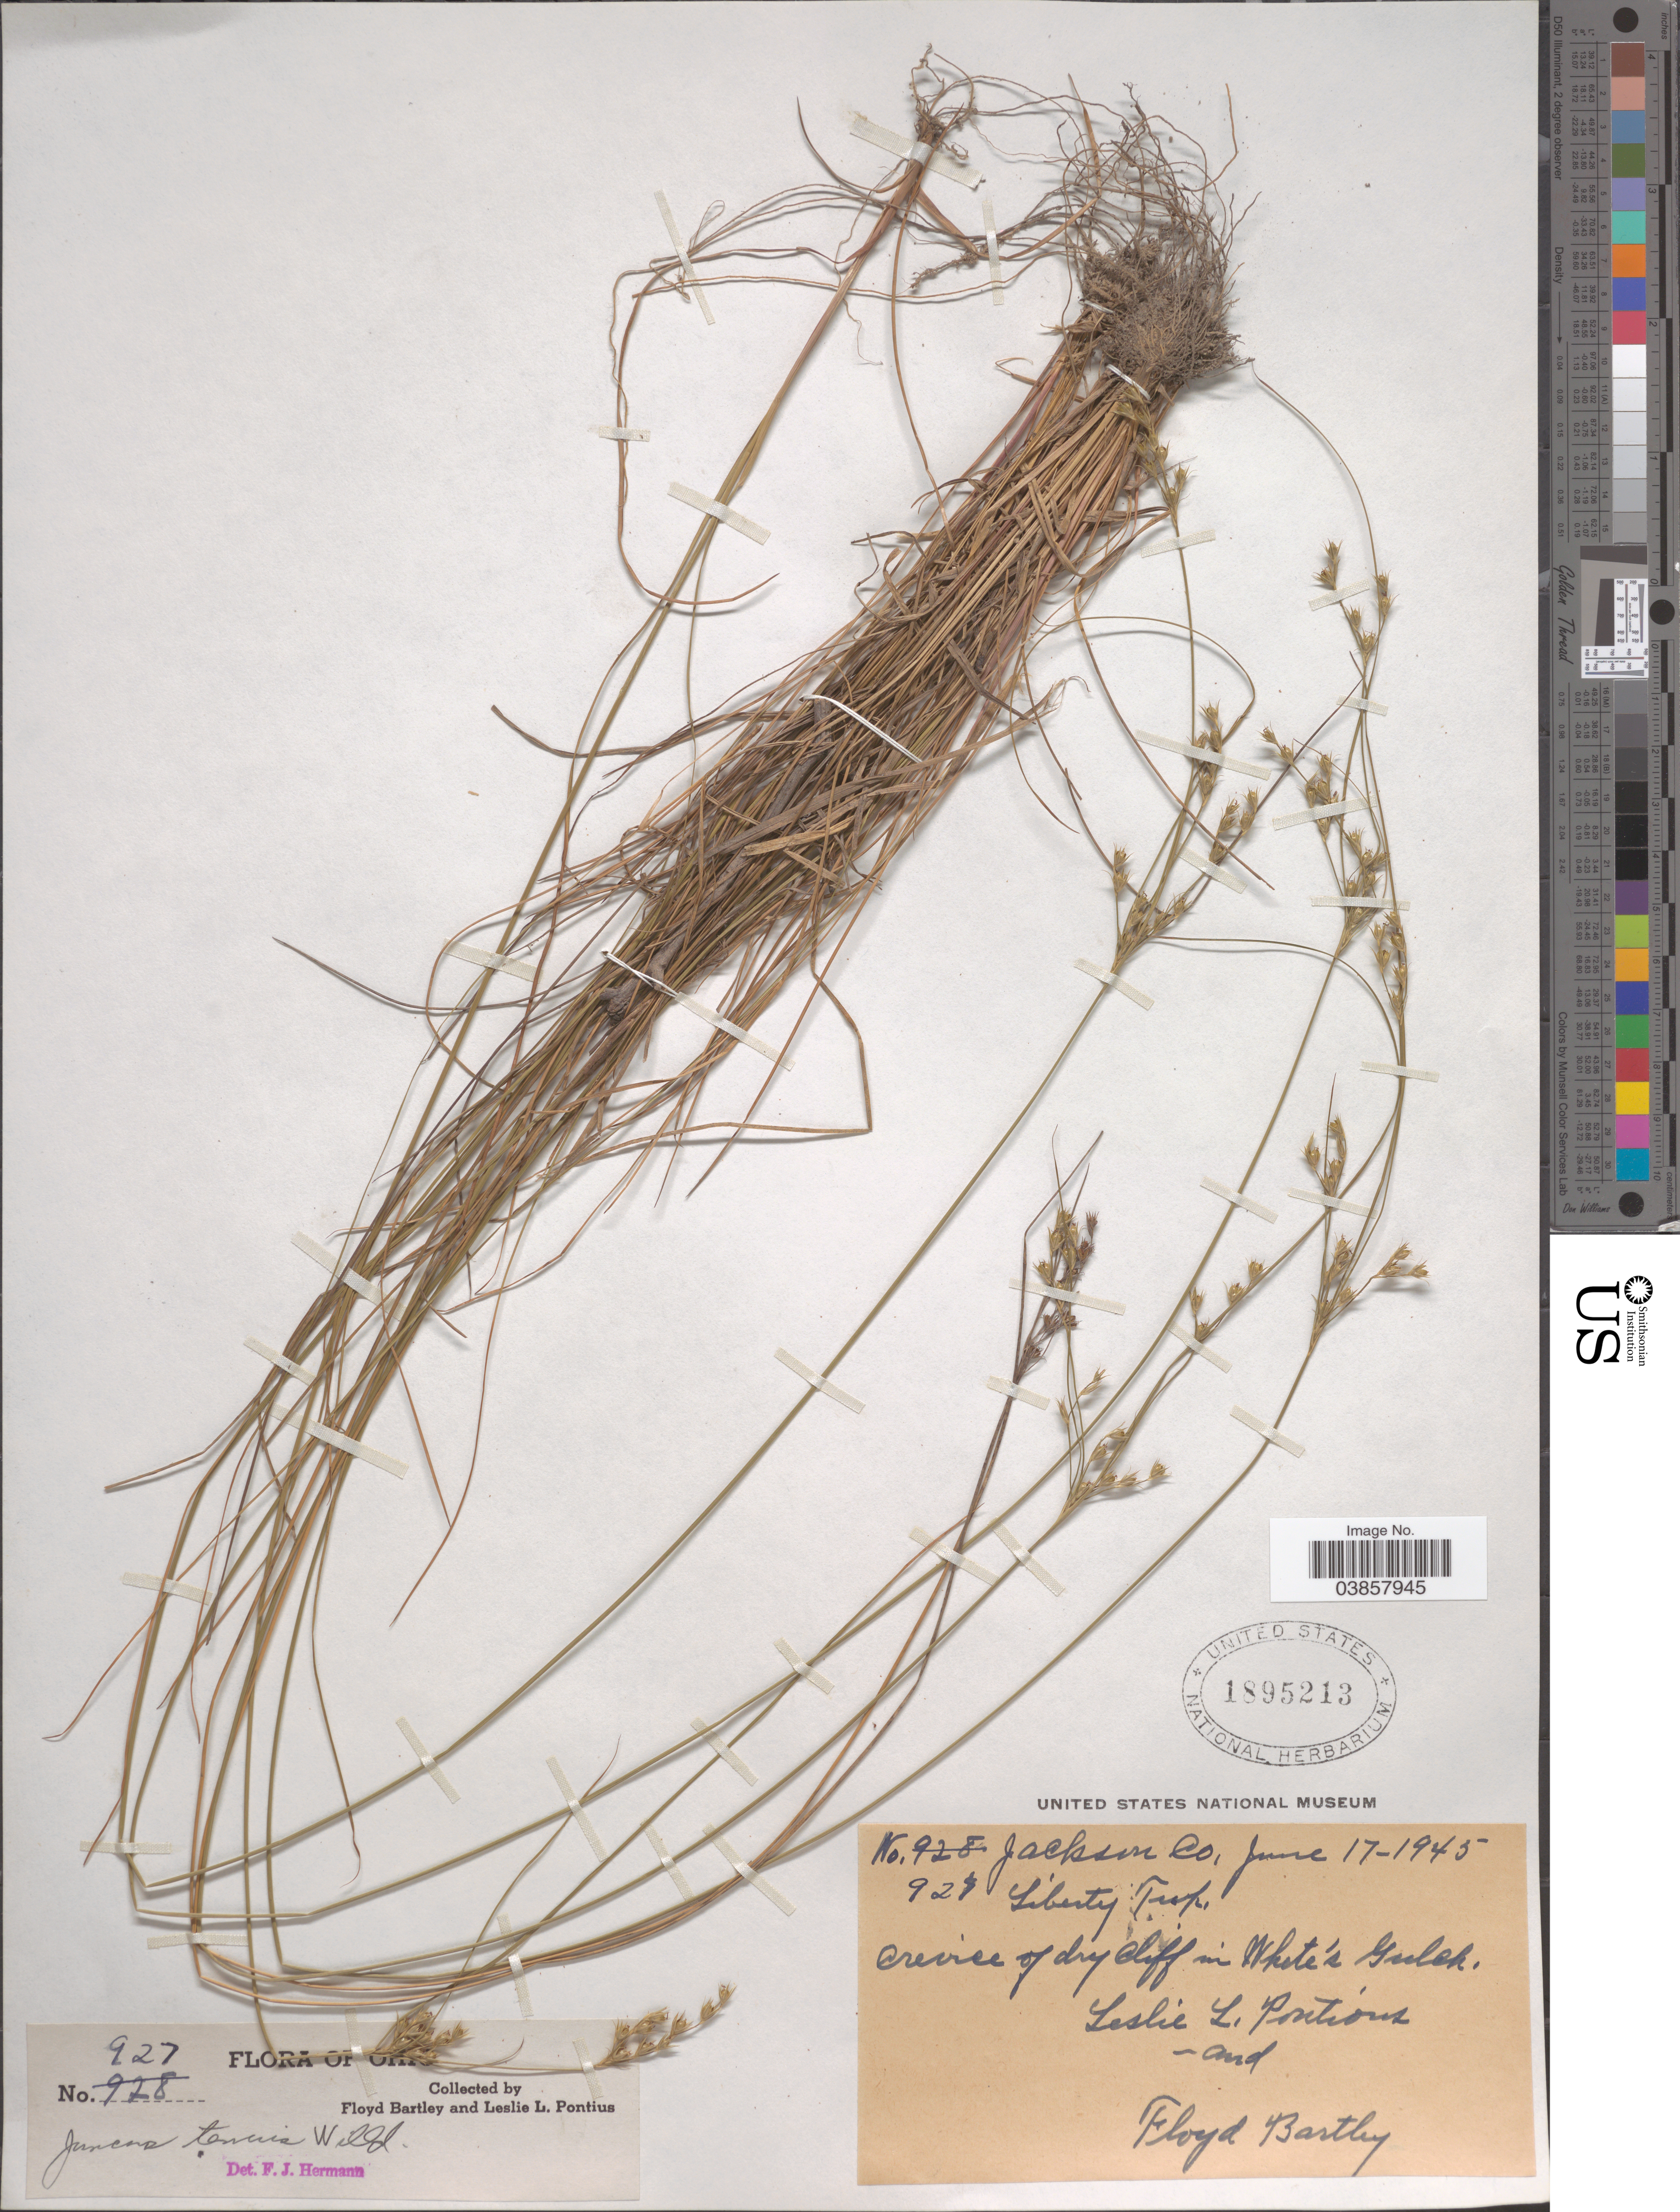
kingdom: Plantae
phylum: Tracheophyta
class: Liliopsida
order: Poales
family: Juncaceae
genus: Juncus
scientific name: Juncus tenuis f. discretiflorus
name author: (F.J. Herm.) Fernald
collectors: F. Bartley & L. Pontius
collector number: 927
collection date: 1945-06-17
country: United States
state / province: Ohio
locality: Jackson Co. Liberty Twp. In White's Gulch.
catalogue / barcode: US 1895213